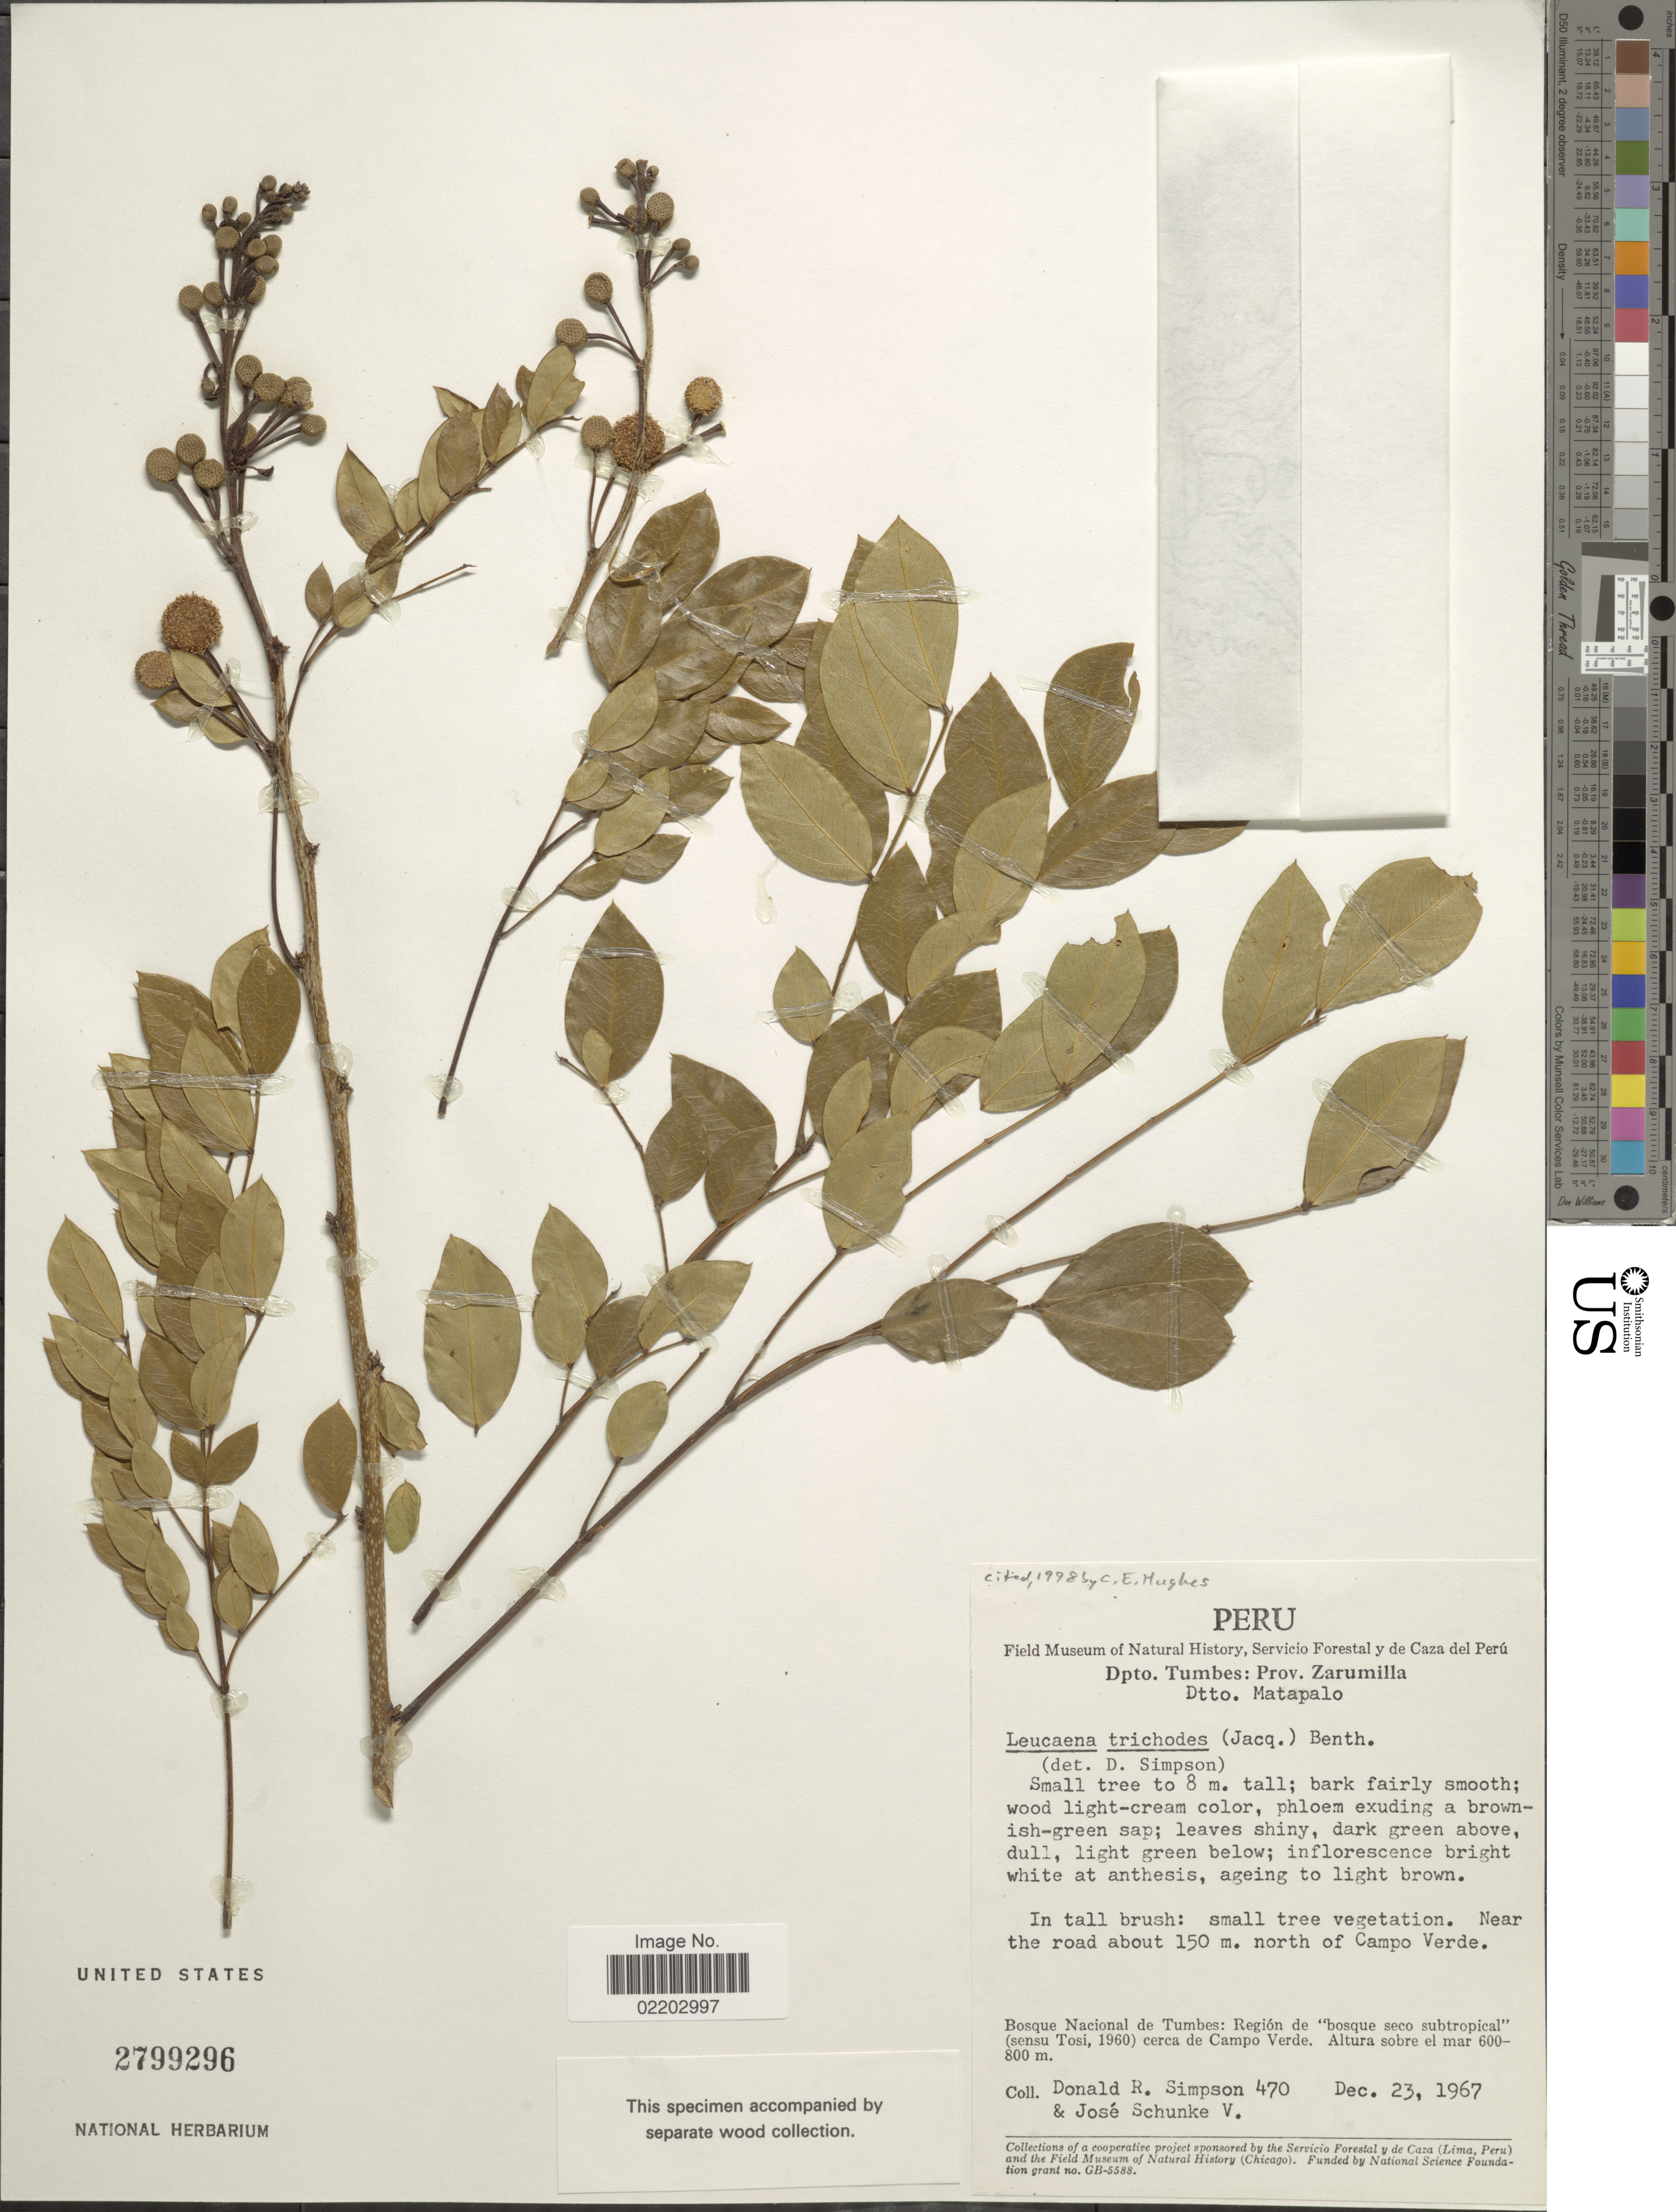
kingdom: Plantae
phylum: Tracheophyta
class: Magnoliopsida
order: Fabales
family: Fabaceae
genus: Leucaena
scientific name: Leucaena trichodes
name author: (Jacq.) Benth.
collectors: D. R. Simpson & J. Schunke Vigo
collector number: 470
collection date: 1967-12-23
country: Peru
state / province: Tumbes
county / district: Zarumilla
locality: Dpto. Tumbes: Prov. Zarumilla, Dtto. Matapalo. Bosque Nacional de Tumbes: Region de "bosque seco subtropical"(sensu Tosi, 1960) cerca de Campo Verde.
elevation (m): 600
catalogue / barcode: US 2799296